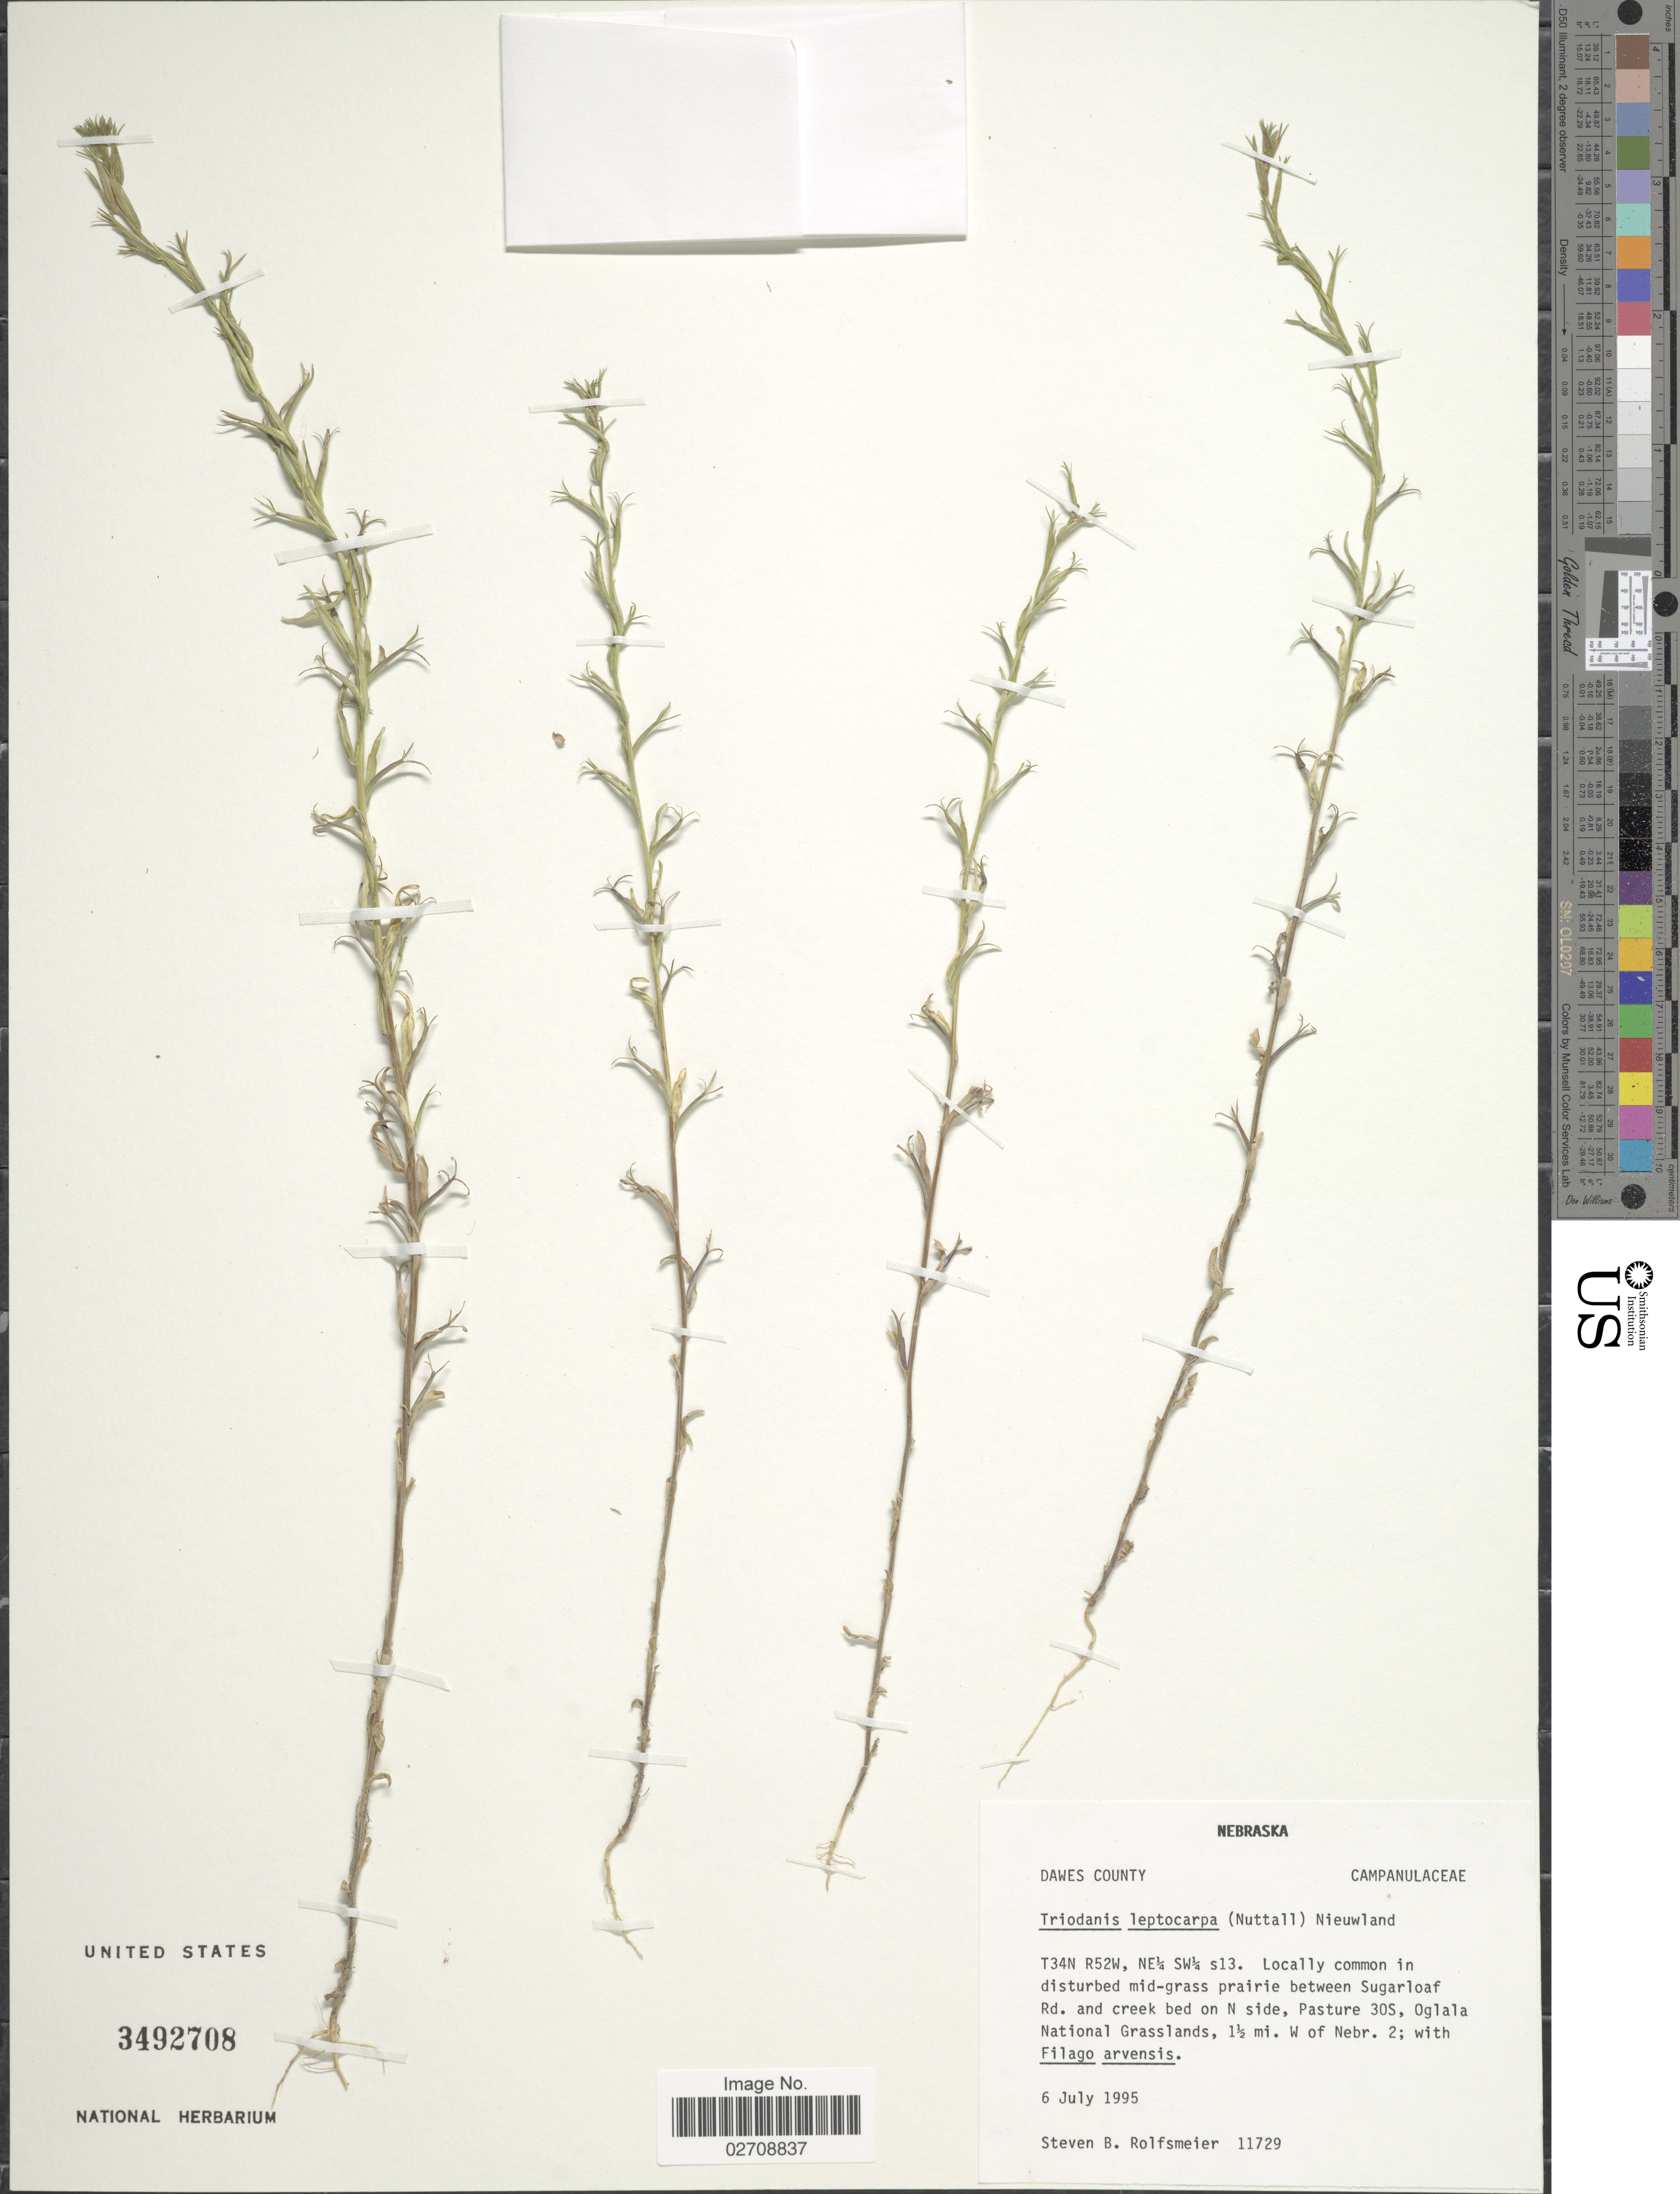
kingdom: Plantae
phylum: Tracheophyta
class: Magnoliopsida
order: Asterales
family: Campanulaceae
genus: Triodanis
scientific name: Triodanis leptocarpa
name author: Nieuwl.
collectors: S. Rolfsmeier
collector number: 11729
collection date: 1995-07-06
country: United States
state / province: Nebraska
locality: T34N R52W, NE¼ SW¼ s13, Locally common in distrurbed mid-grass prairie between Sugarloaf Rd. and creek bed on N side, Pasture 30S, Oglala National Grasslands, 1½ mi. W of Nebr. 2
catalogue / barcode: US 3492708